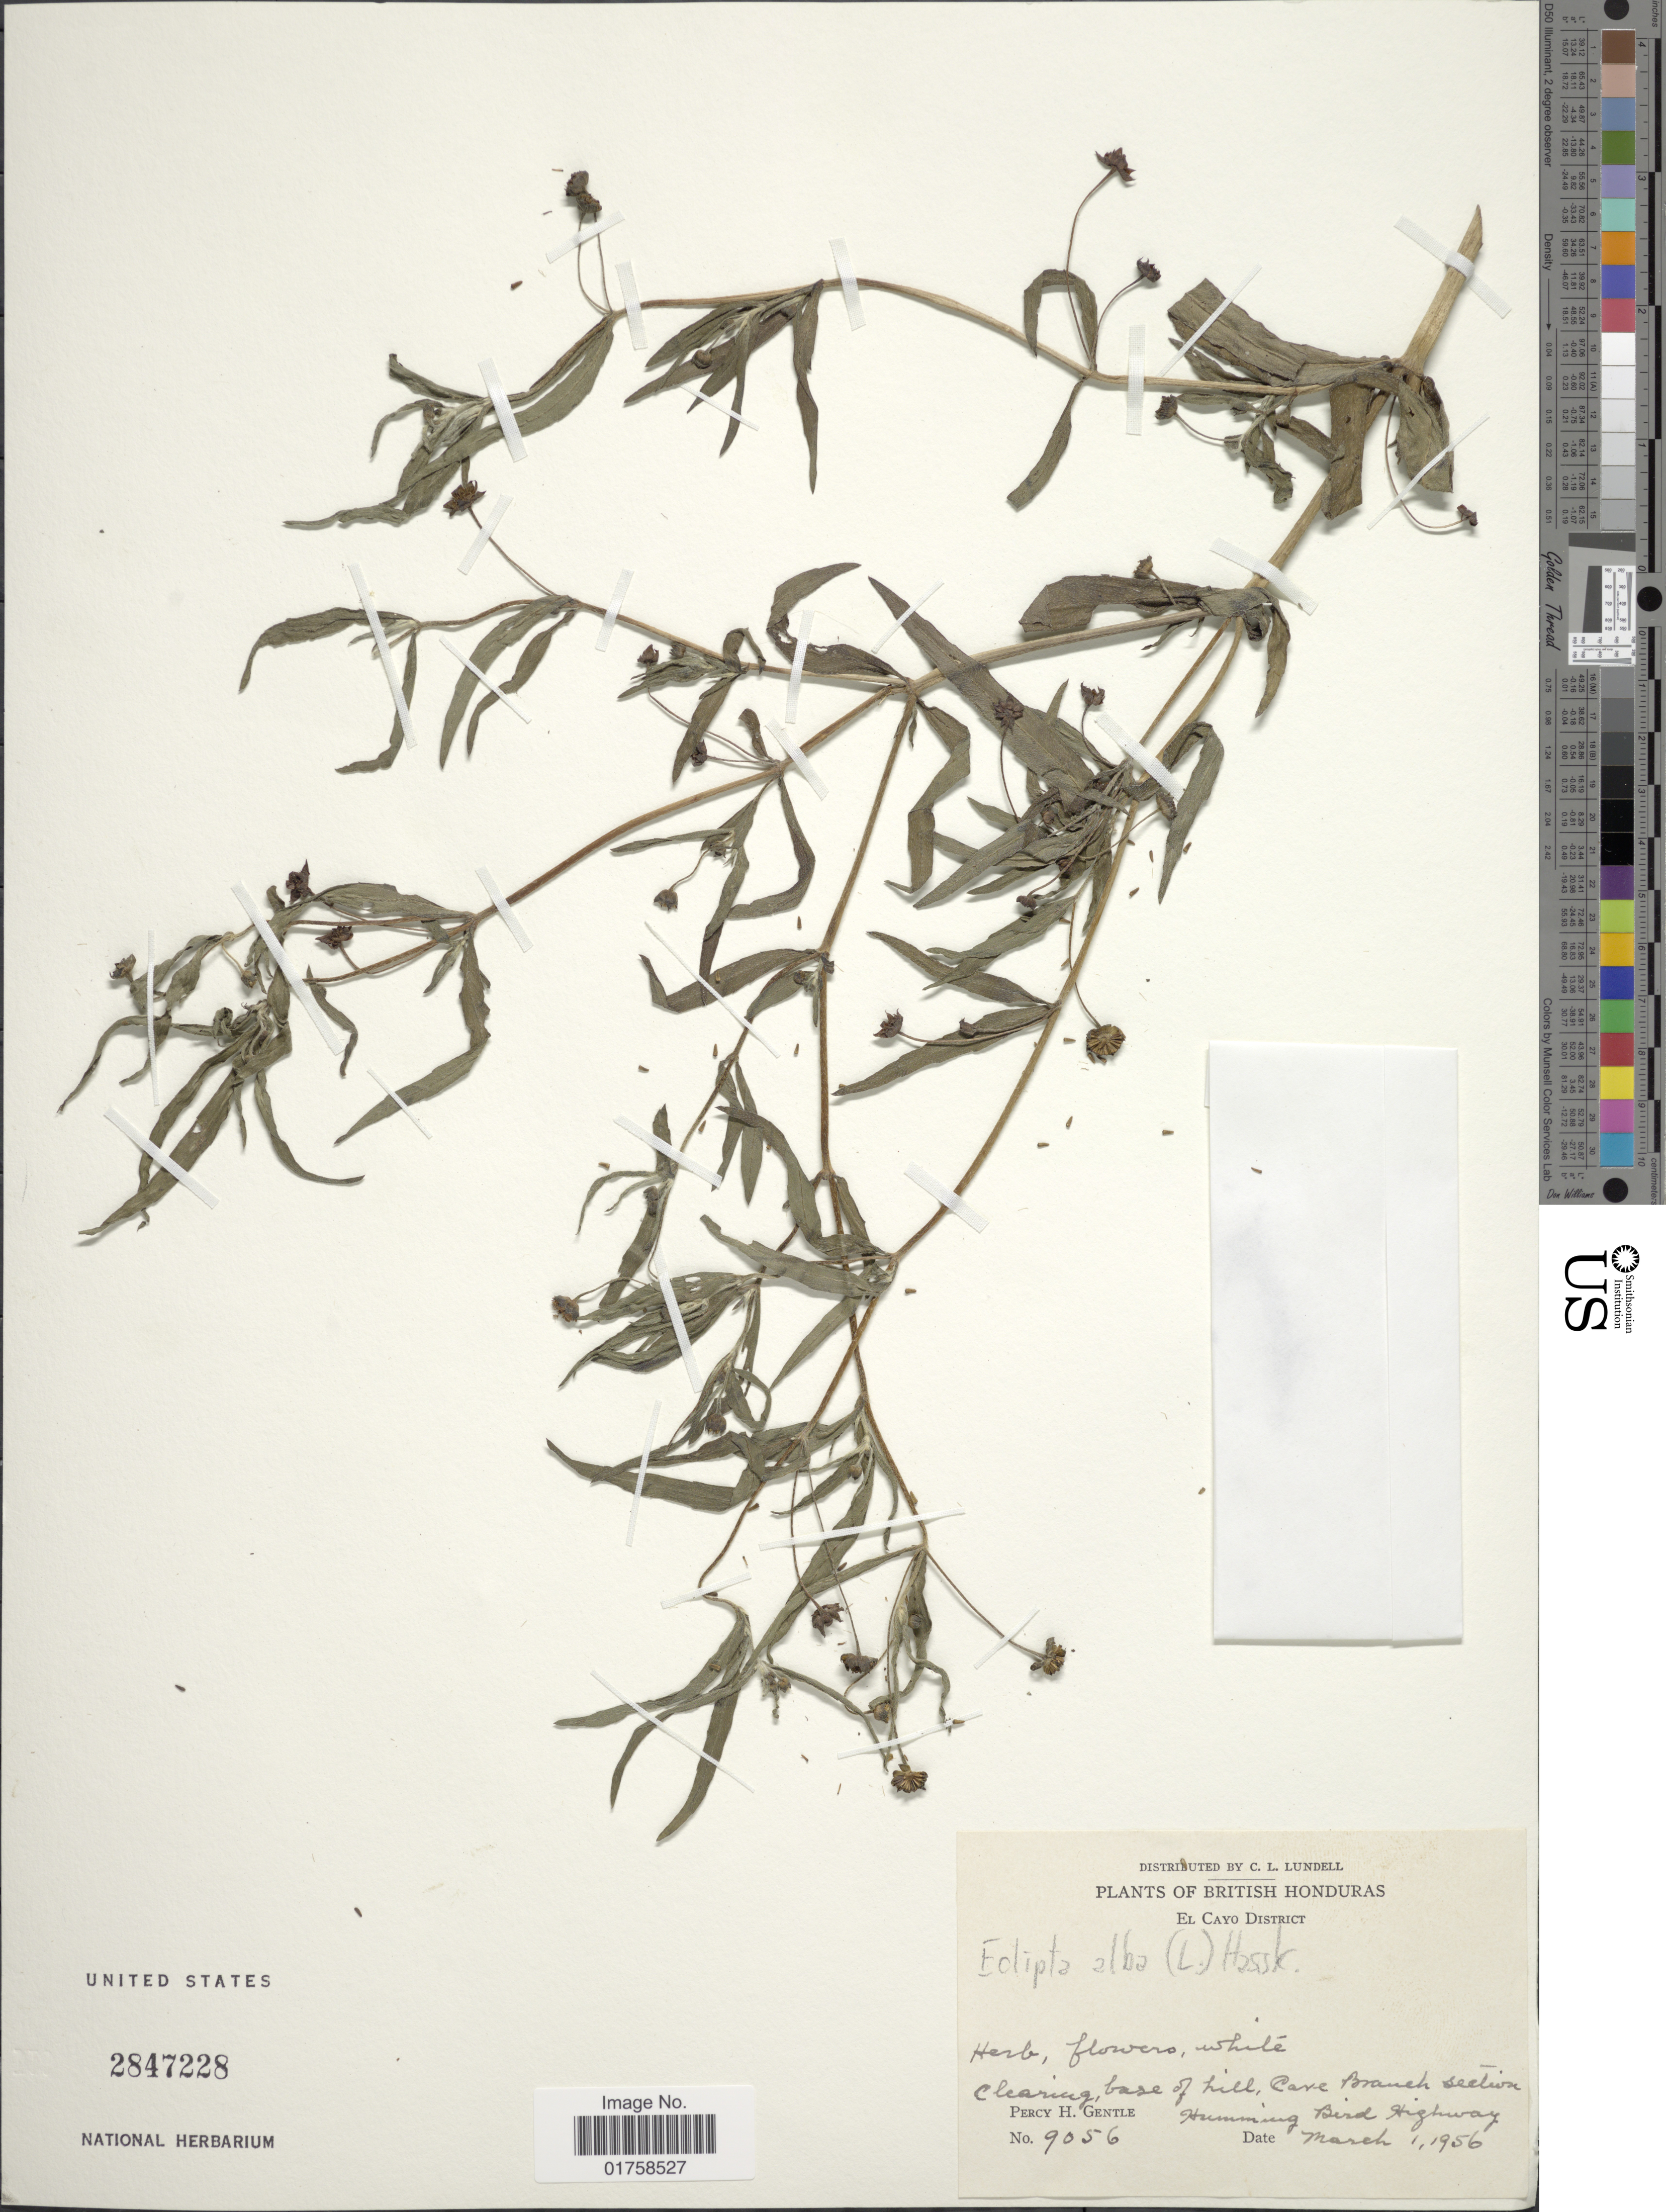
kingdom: Plantae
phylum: Tracheophyta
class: Magnoliopsida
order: Asterales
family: Asteraceae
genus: Eclipta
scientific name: Eclipta alba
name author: (L.) Hassk.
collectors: P. H. Gentle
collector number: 9056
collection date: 1956-03-01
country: Belize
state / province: Cayo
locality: British Honduras. El Cayo District. clearing base of hill, Cave branch section, Humming Bird Highway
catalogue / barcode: US 2847228